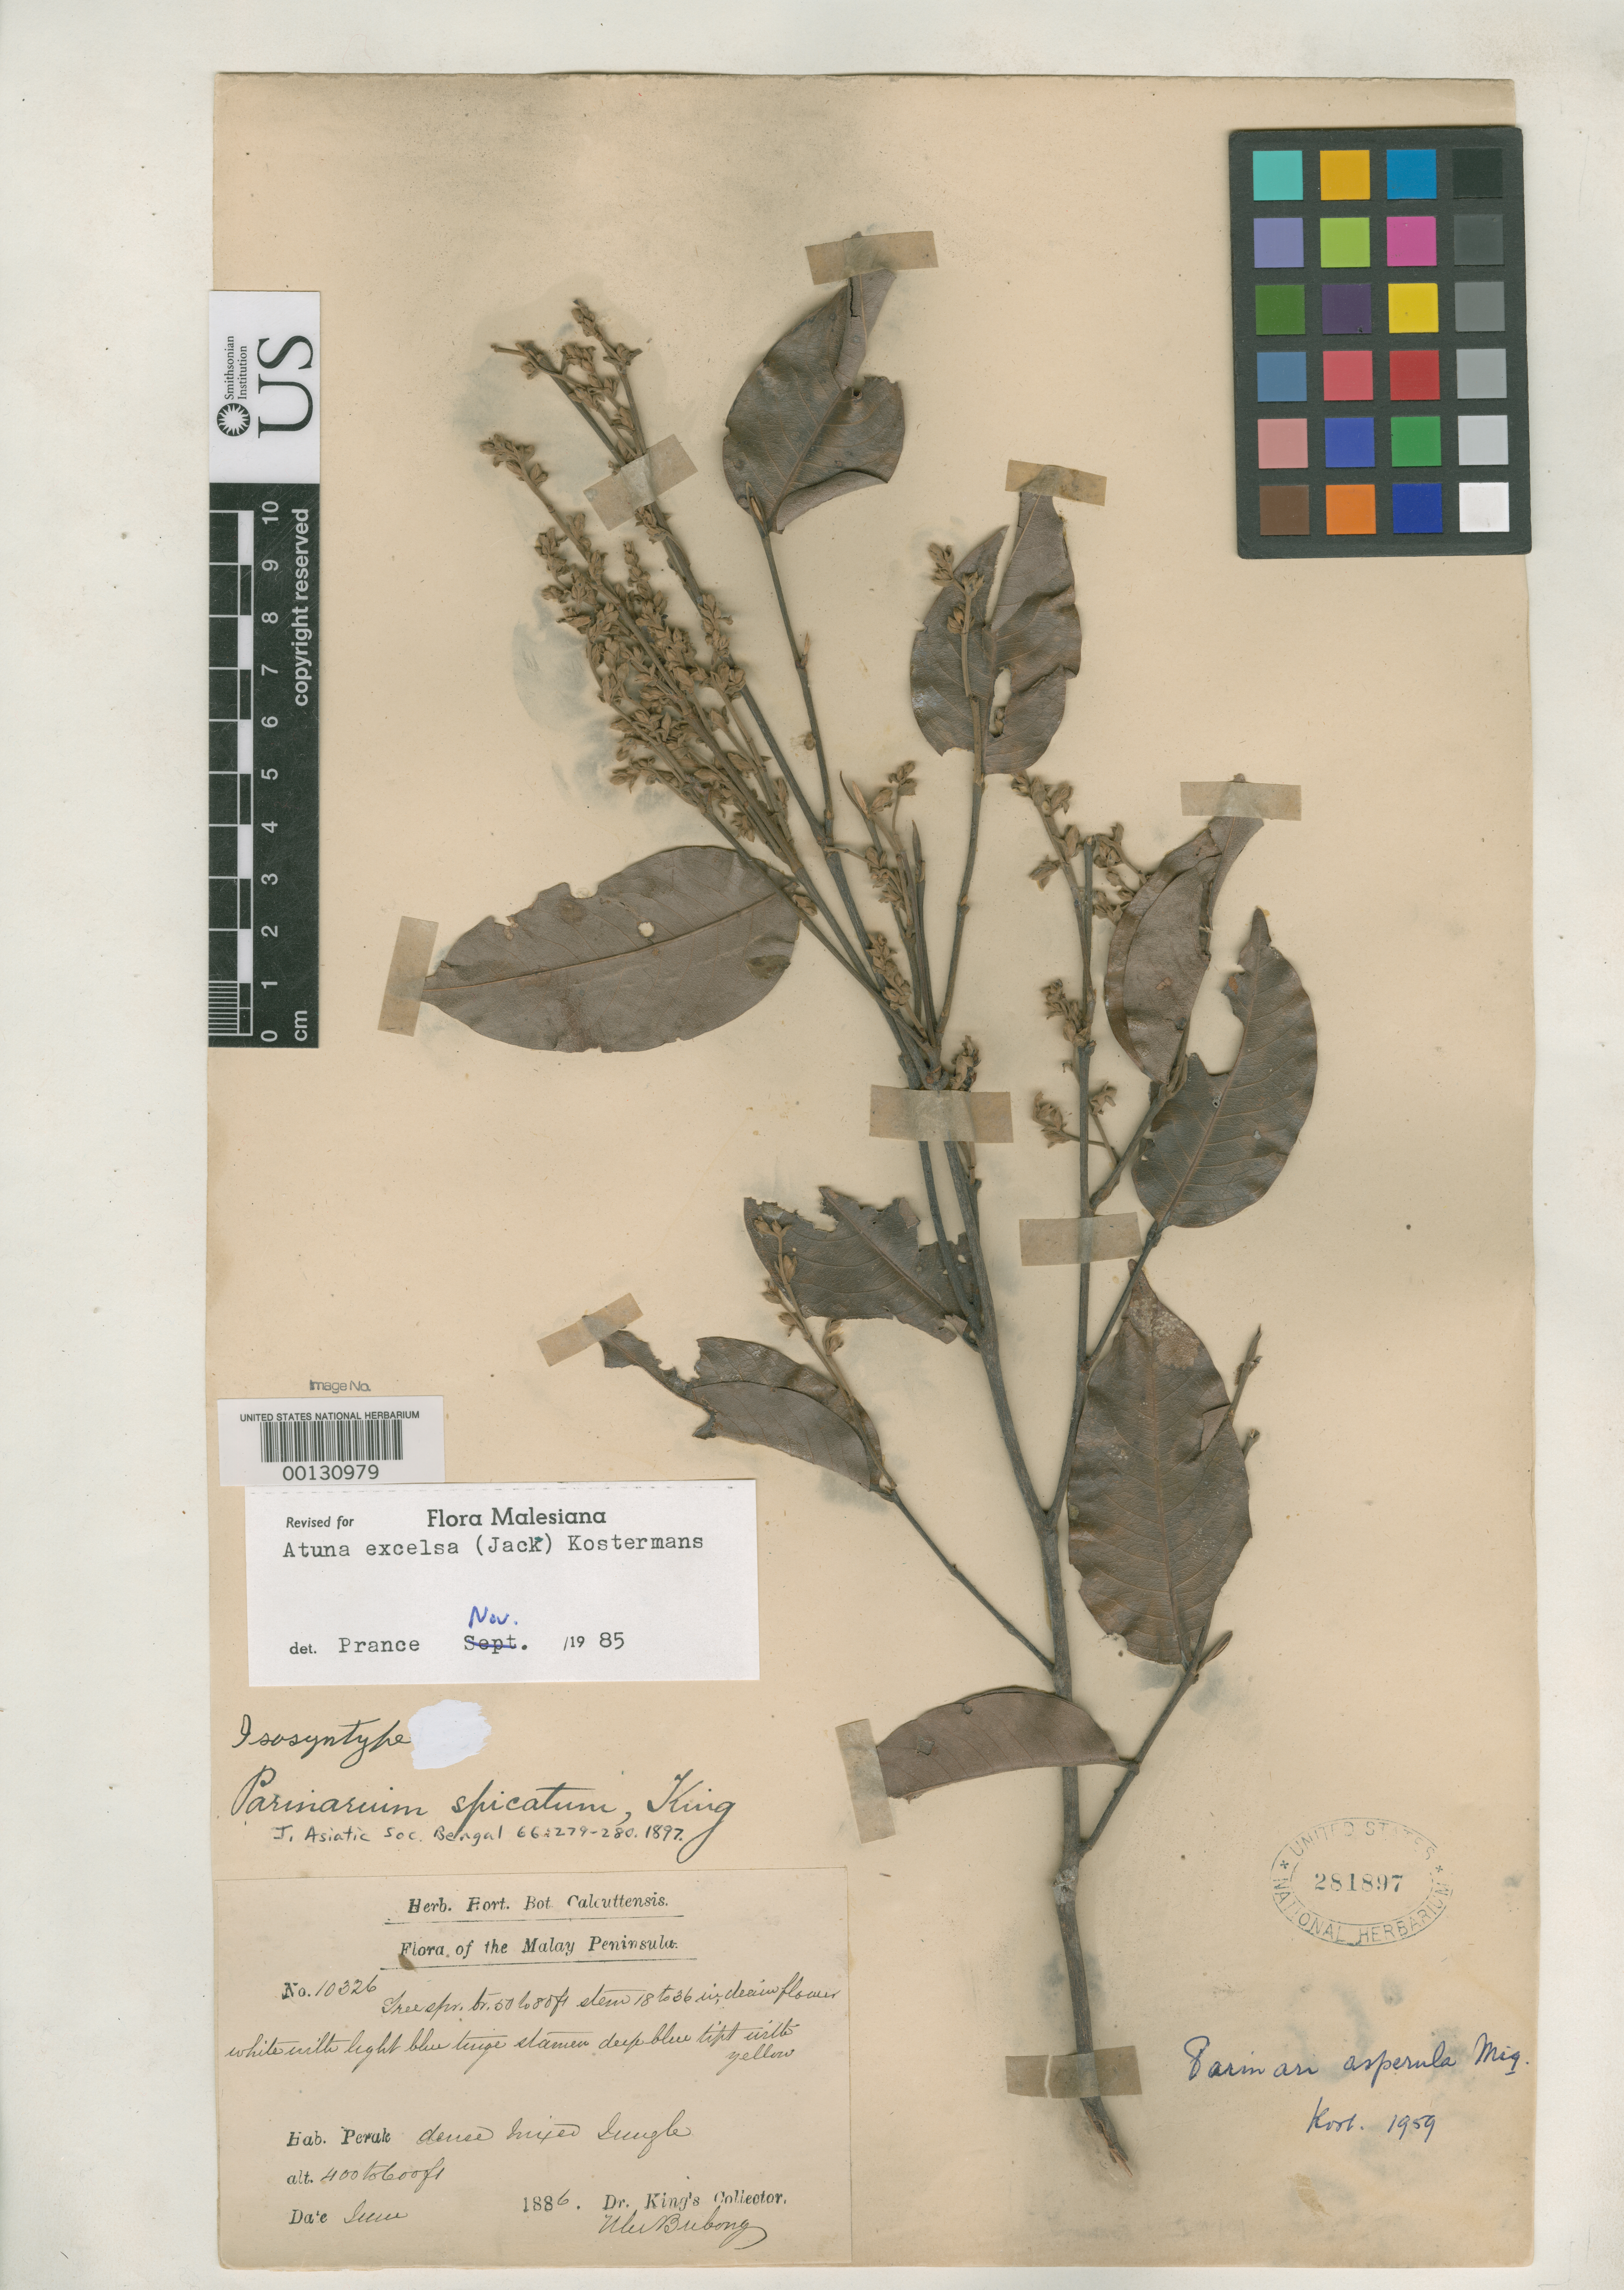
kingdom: Plantae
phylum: Tracheophyta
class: Magnoliopsida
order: Malpighiales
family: Chrysobalanaceae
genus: Parinari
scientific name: Parinari spicatum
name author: King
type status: Isosyntype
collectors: H. Kunstler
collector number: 10326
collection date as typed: Jun 1886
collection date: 1886-06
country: Malaysia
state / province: Perak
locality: West Malaysia. [Malay Peninsula]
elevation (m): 122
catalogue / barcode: US 281897